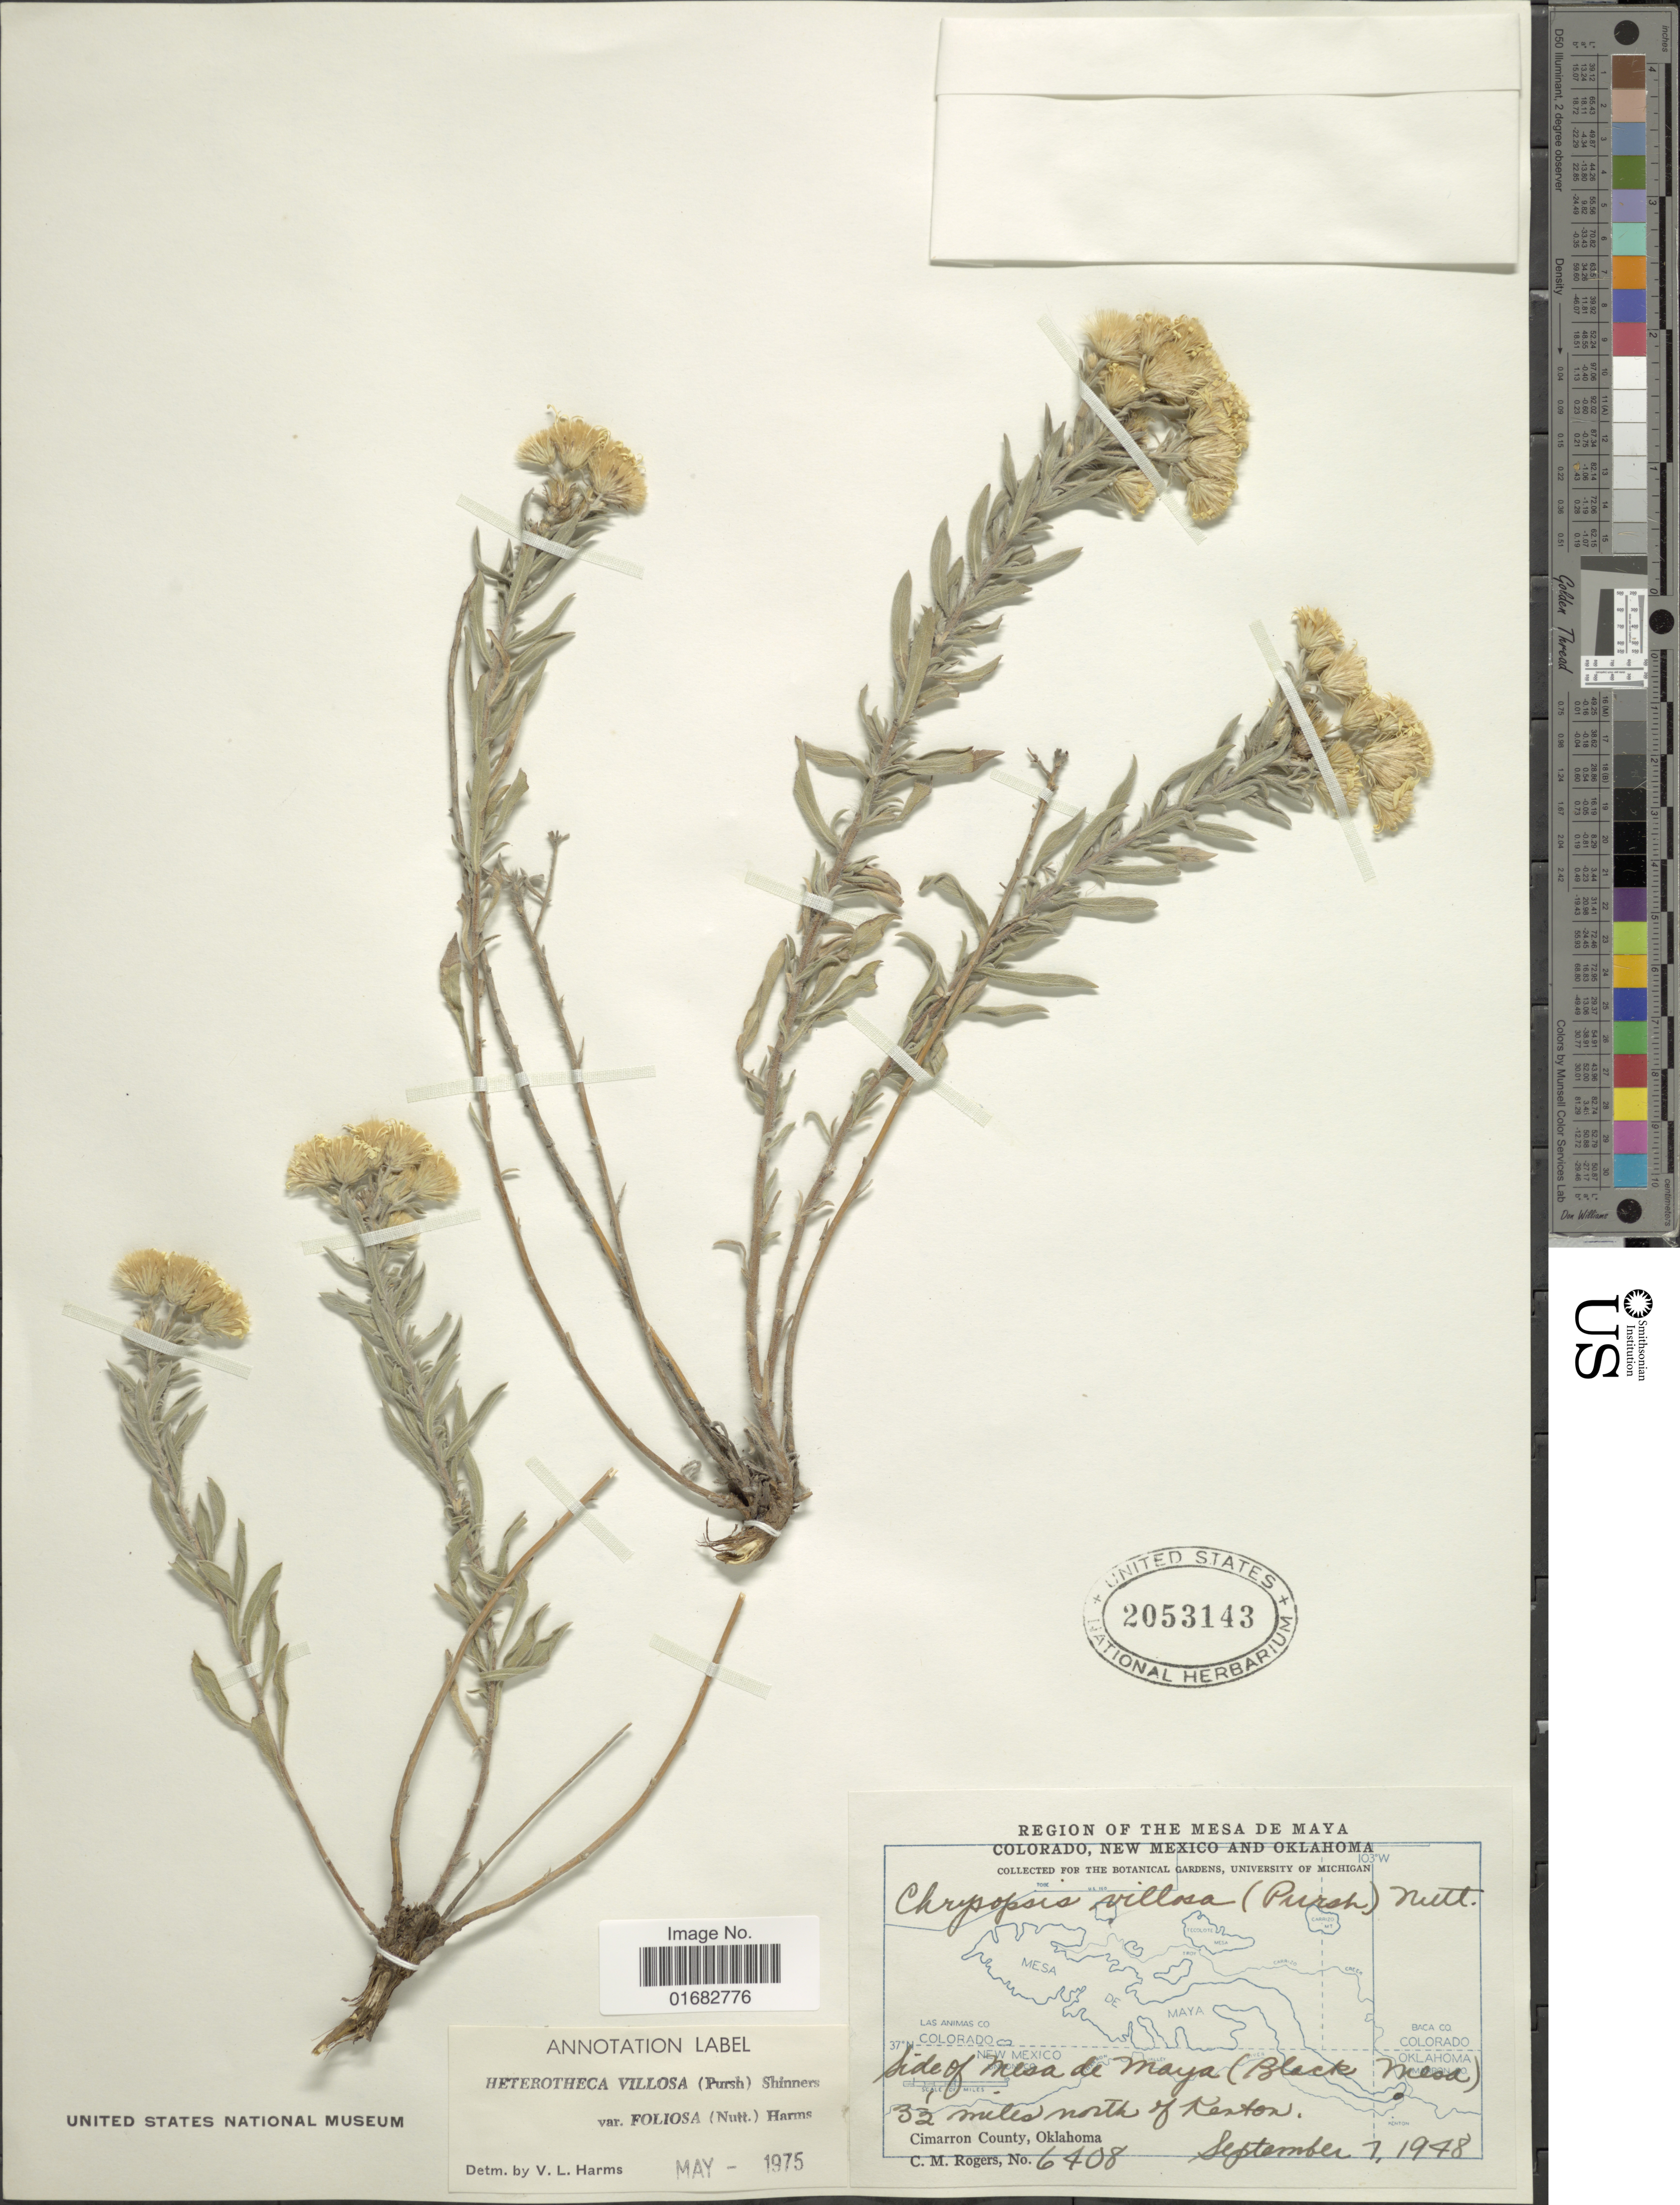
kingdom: Plantae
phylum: Tracheophyta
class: Magnoliopsida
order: Asterales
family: Asteraceae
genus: Heterotheca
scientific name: Heterotheca villosa var. foliosa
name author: (Nutt.) V.L. Harms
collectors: C. M. Rogers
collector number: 6408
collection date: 1948-09-07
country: United States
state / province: Oklahoma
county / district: Cimarron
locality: Side of Mesa de Maya (Black Mesa). 3 ½ miles north of Kenton, Cimarron County.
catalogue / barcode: US 2053143